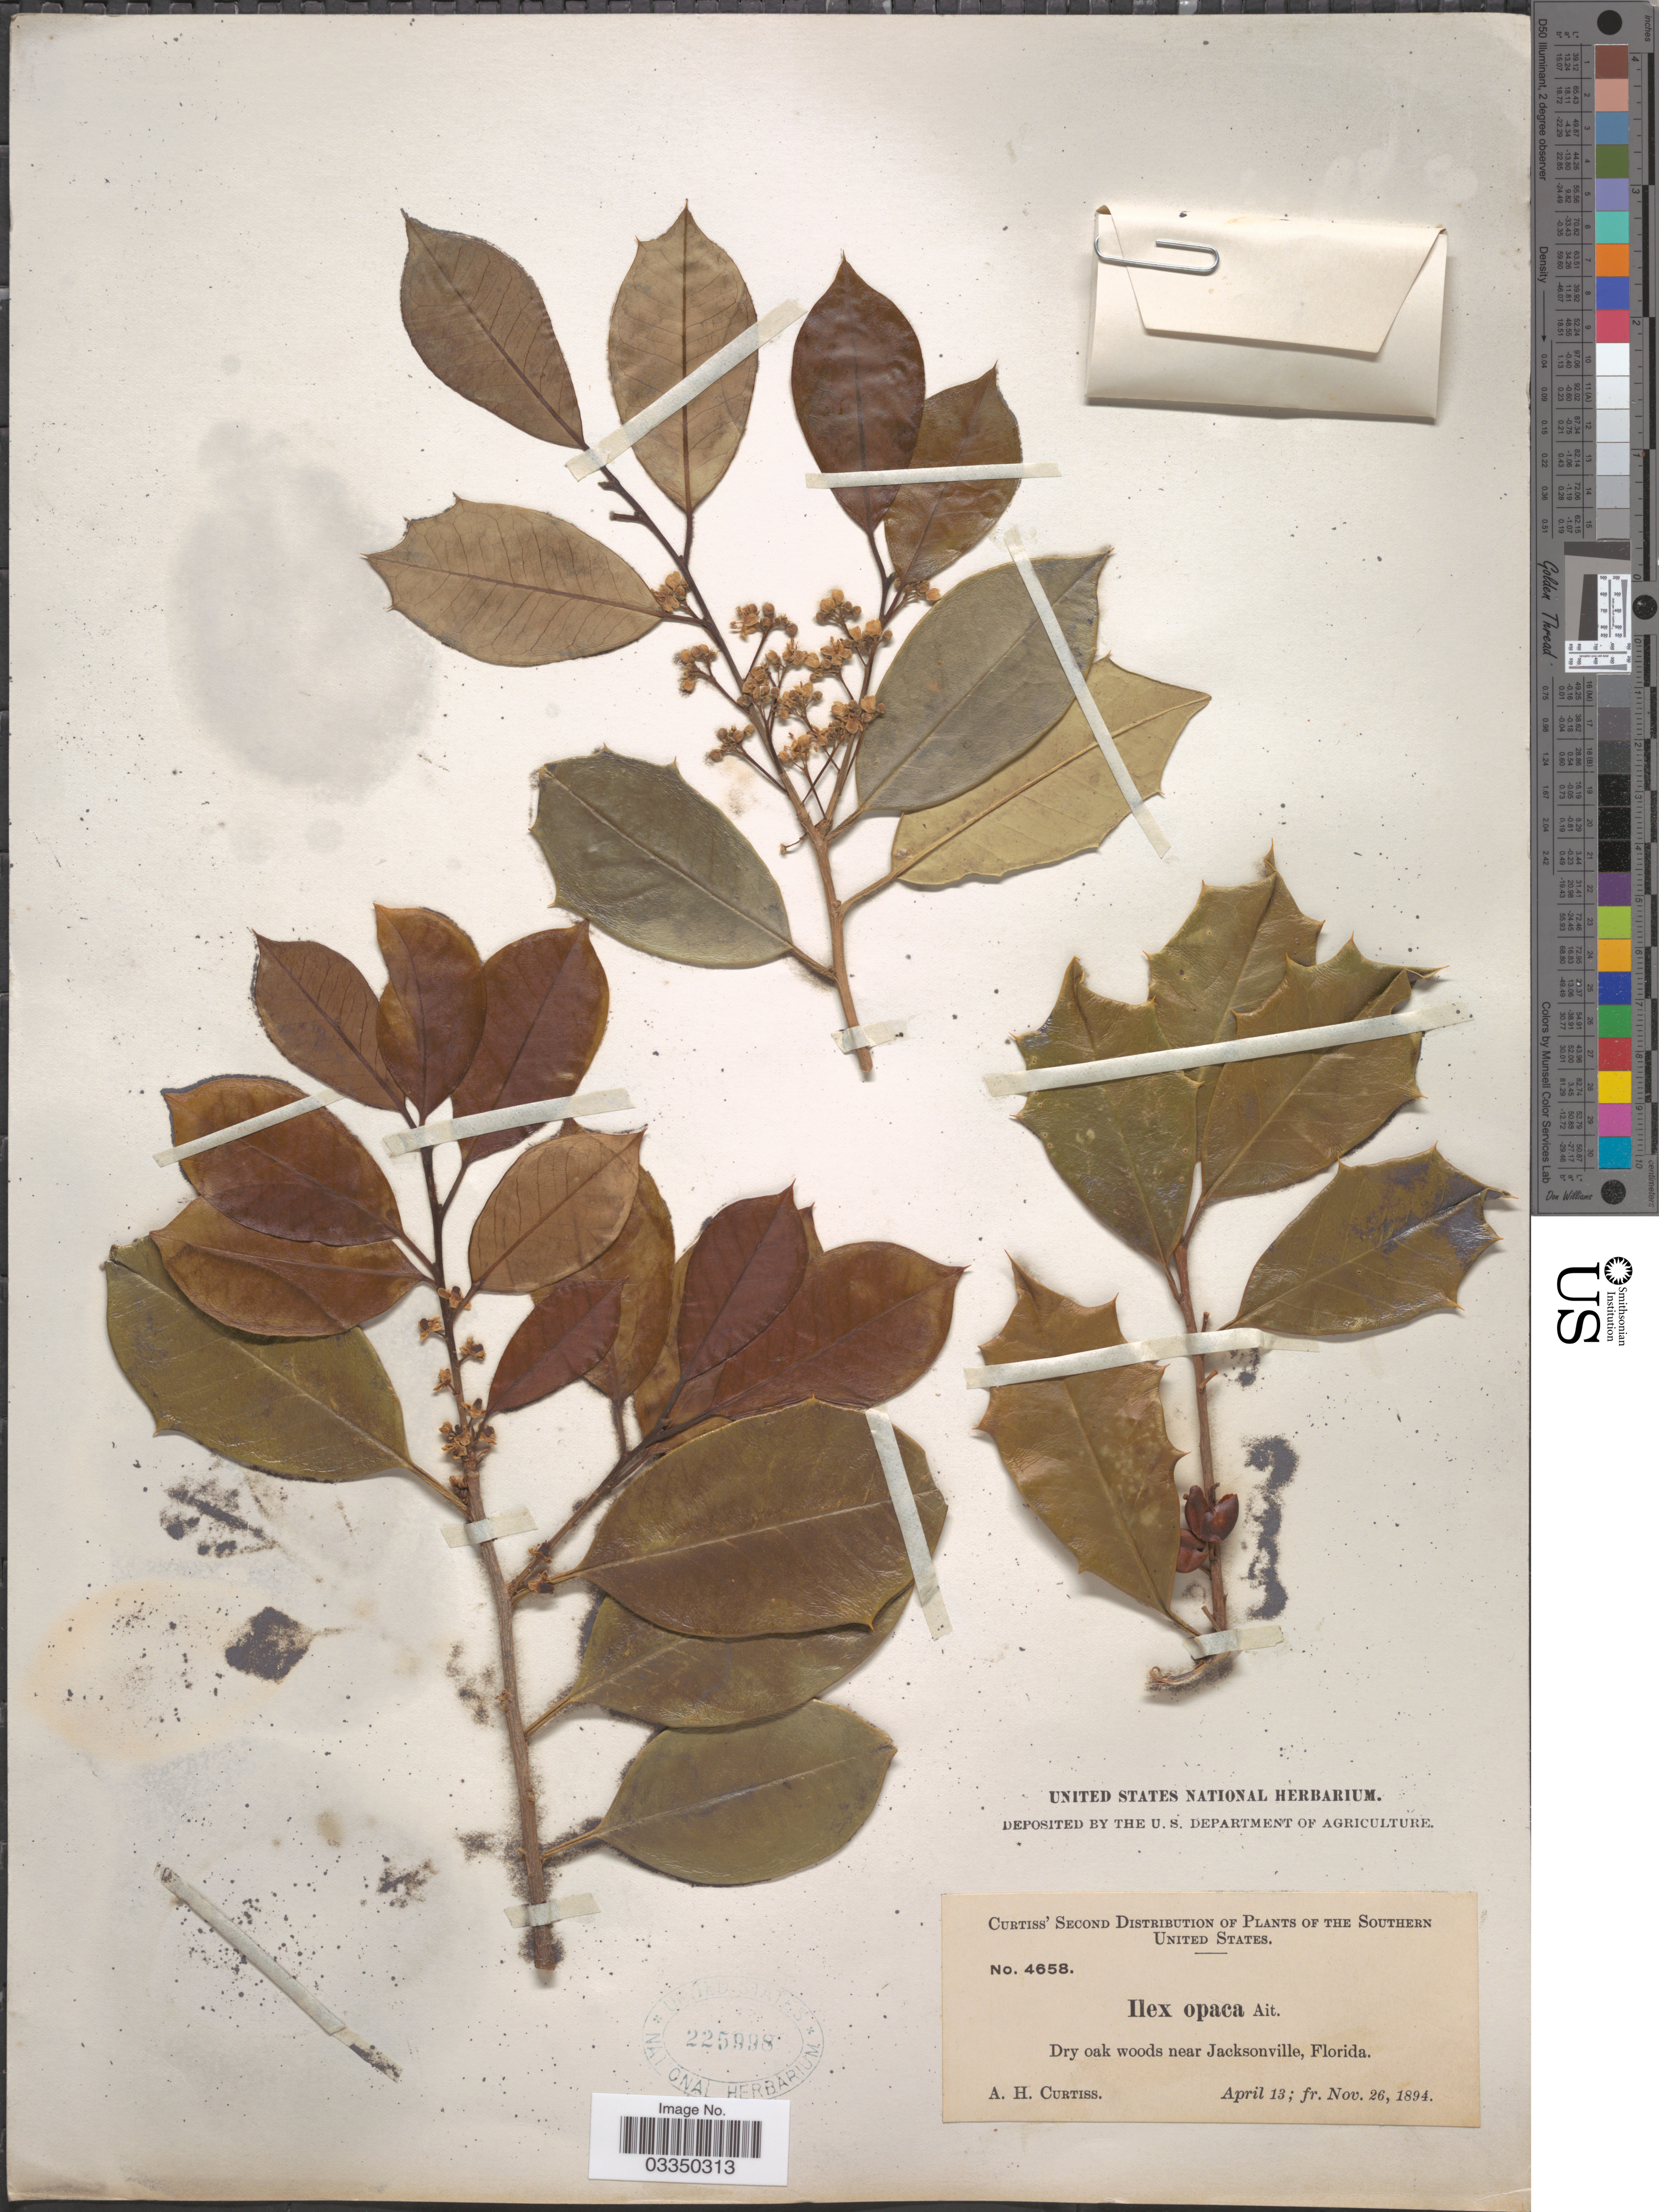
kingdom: Plantae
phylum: Tracheophyta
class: Magnoliopsida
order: Aquifoliales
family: Aquifoliaceae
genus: Ilex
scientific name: Ilex opaca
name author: Aiton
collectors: A. H. Curtiss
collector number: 4658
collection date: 1894-04-13/1894-11-26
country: United States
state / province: Florida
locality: Southern United States. Dry oak woods near Jacksonville.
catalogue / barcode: US 225998